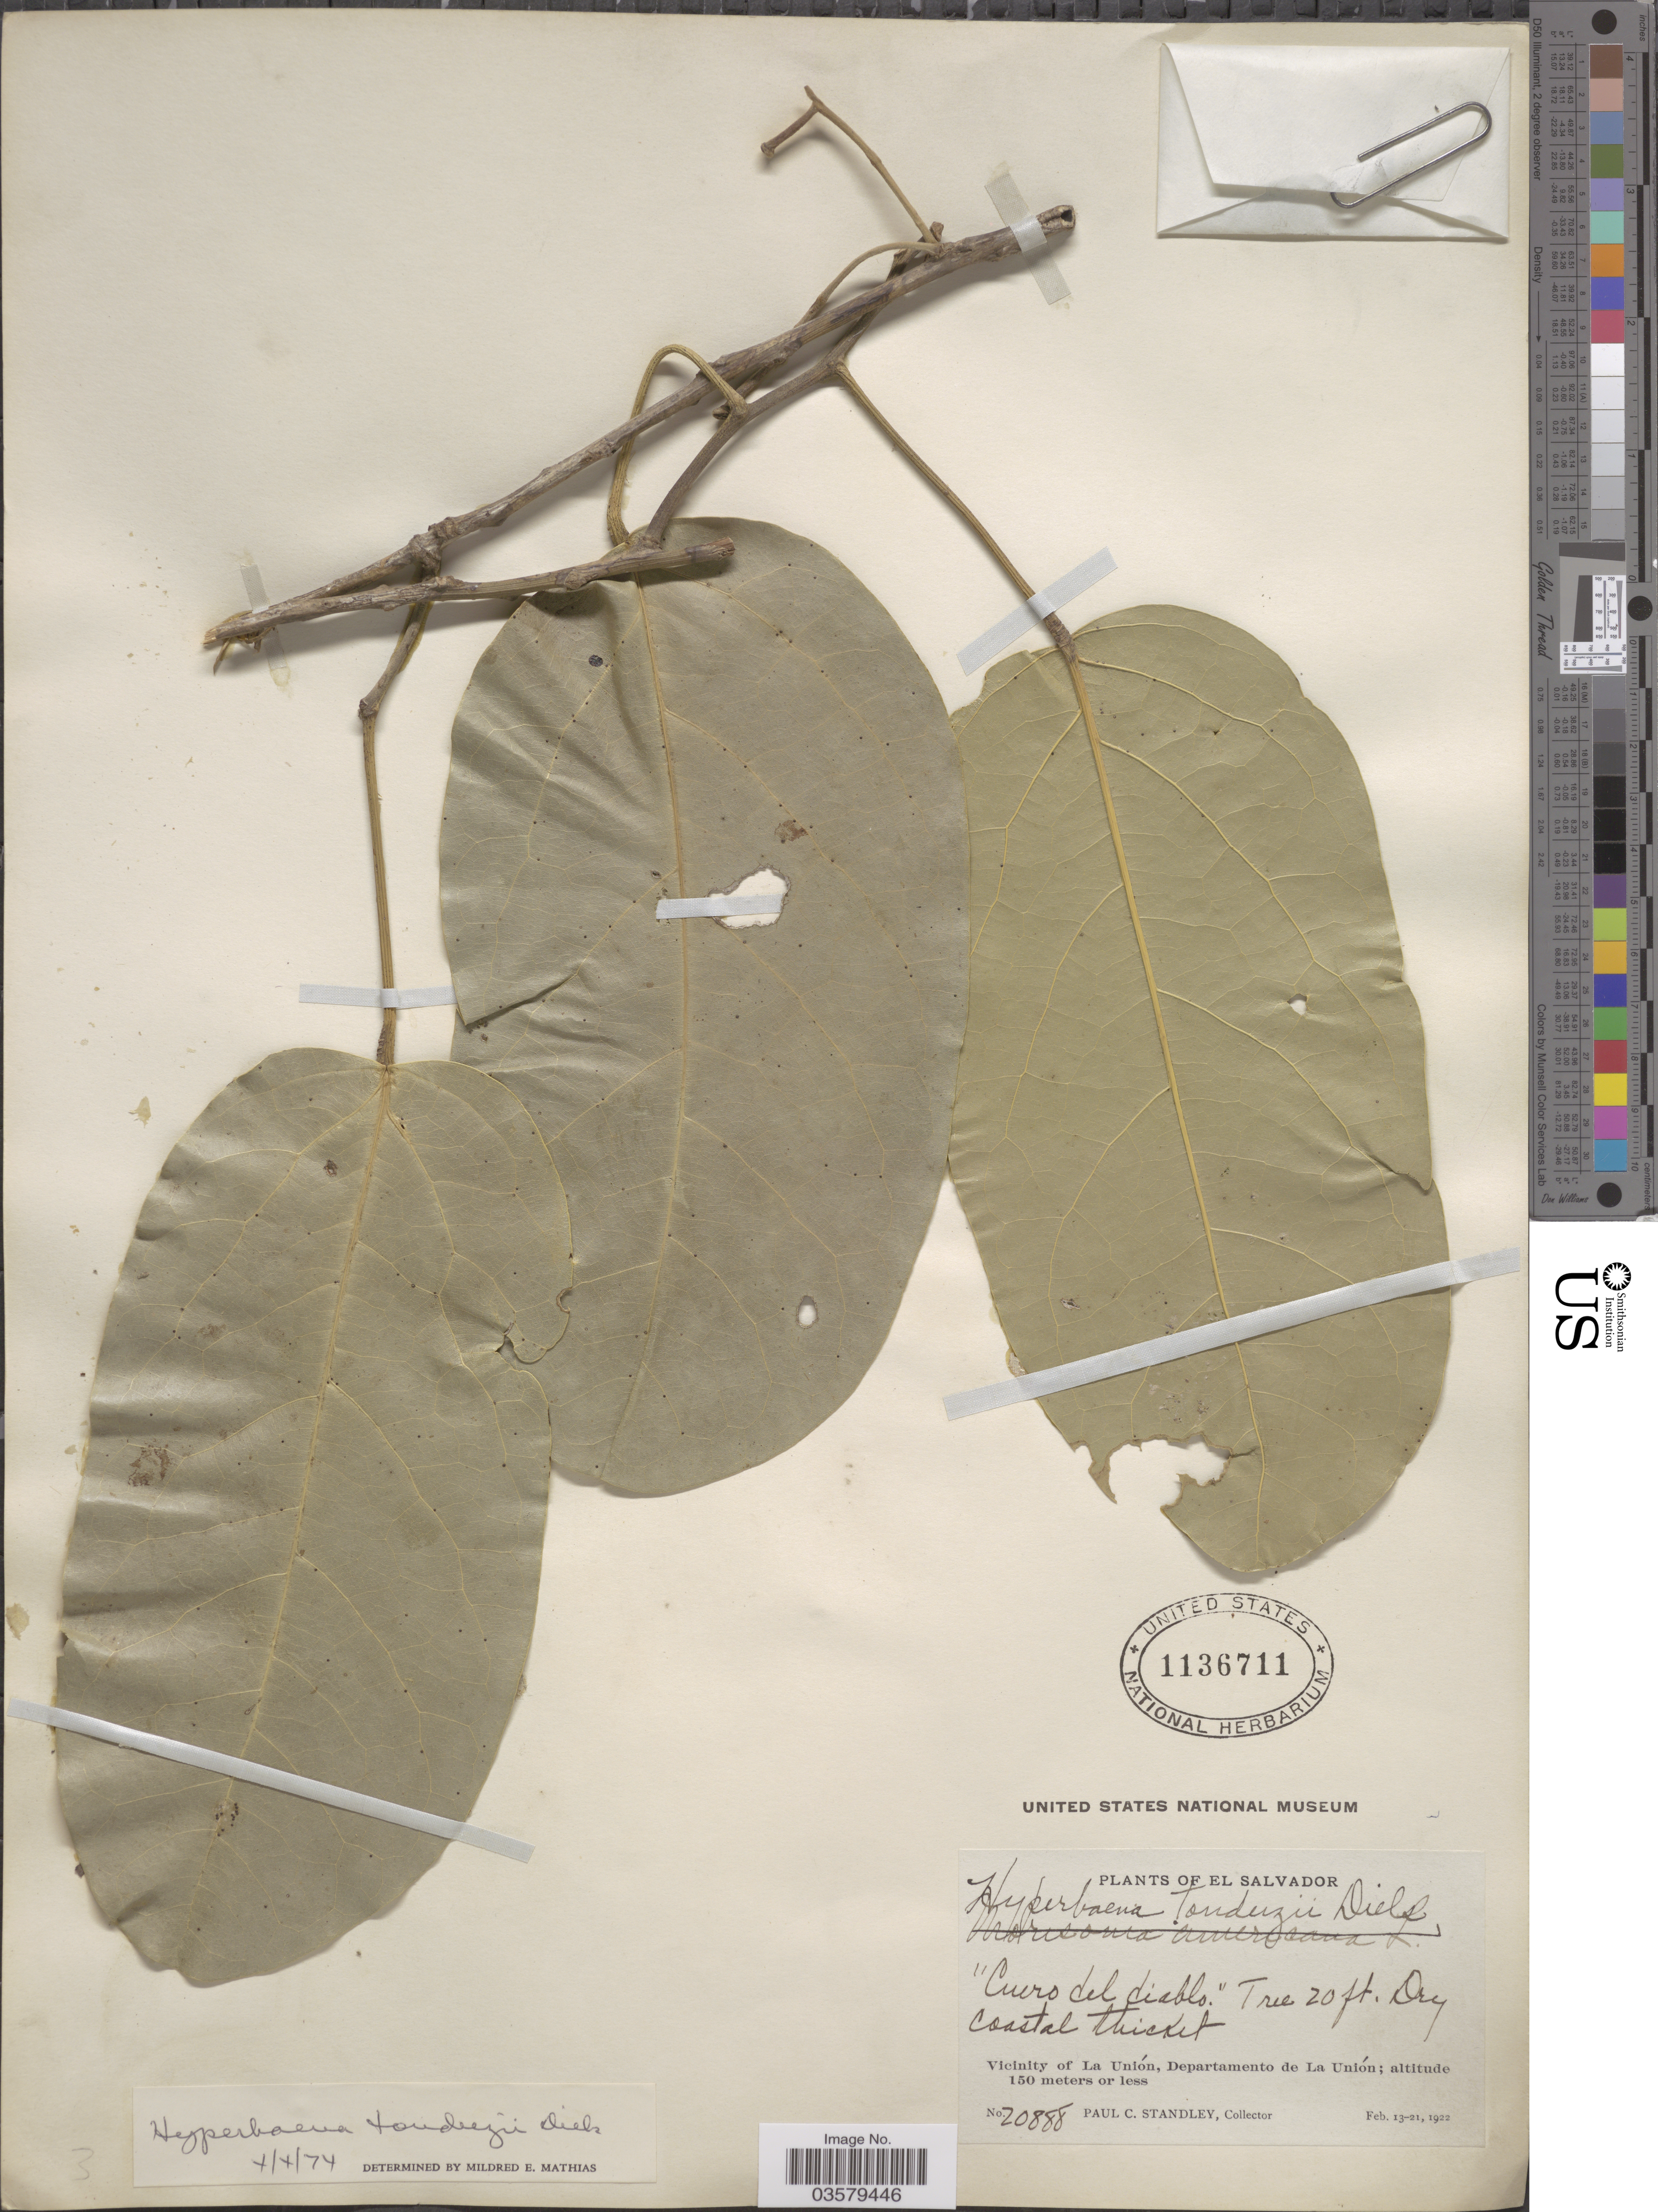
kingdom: Plantae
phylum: Tracheophyta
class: Magnoliopsida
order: Ranunculales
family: Menispermaceae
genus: Hyperbaena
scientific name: Hyperbaena tonduzii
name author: Diels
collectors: P. C. Standley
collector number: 20888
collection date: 1922-02-13/1922-02-21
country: El Salvador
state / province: La Union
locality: Vicinity of La Unión, Departamento de La Unión.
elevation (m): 150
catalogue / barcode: US 1136711